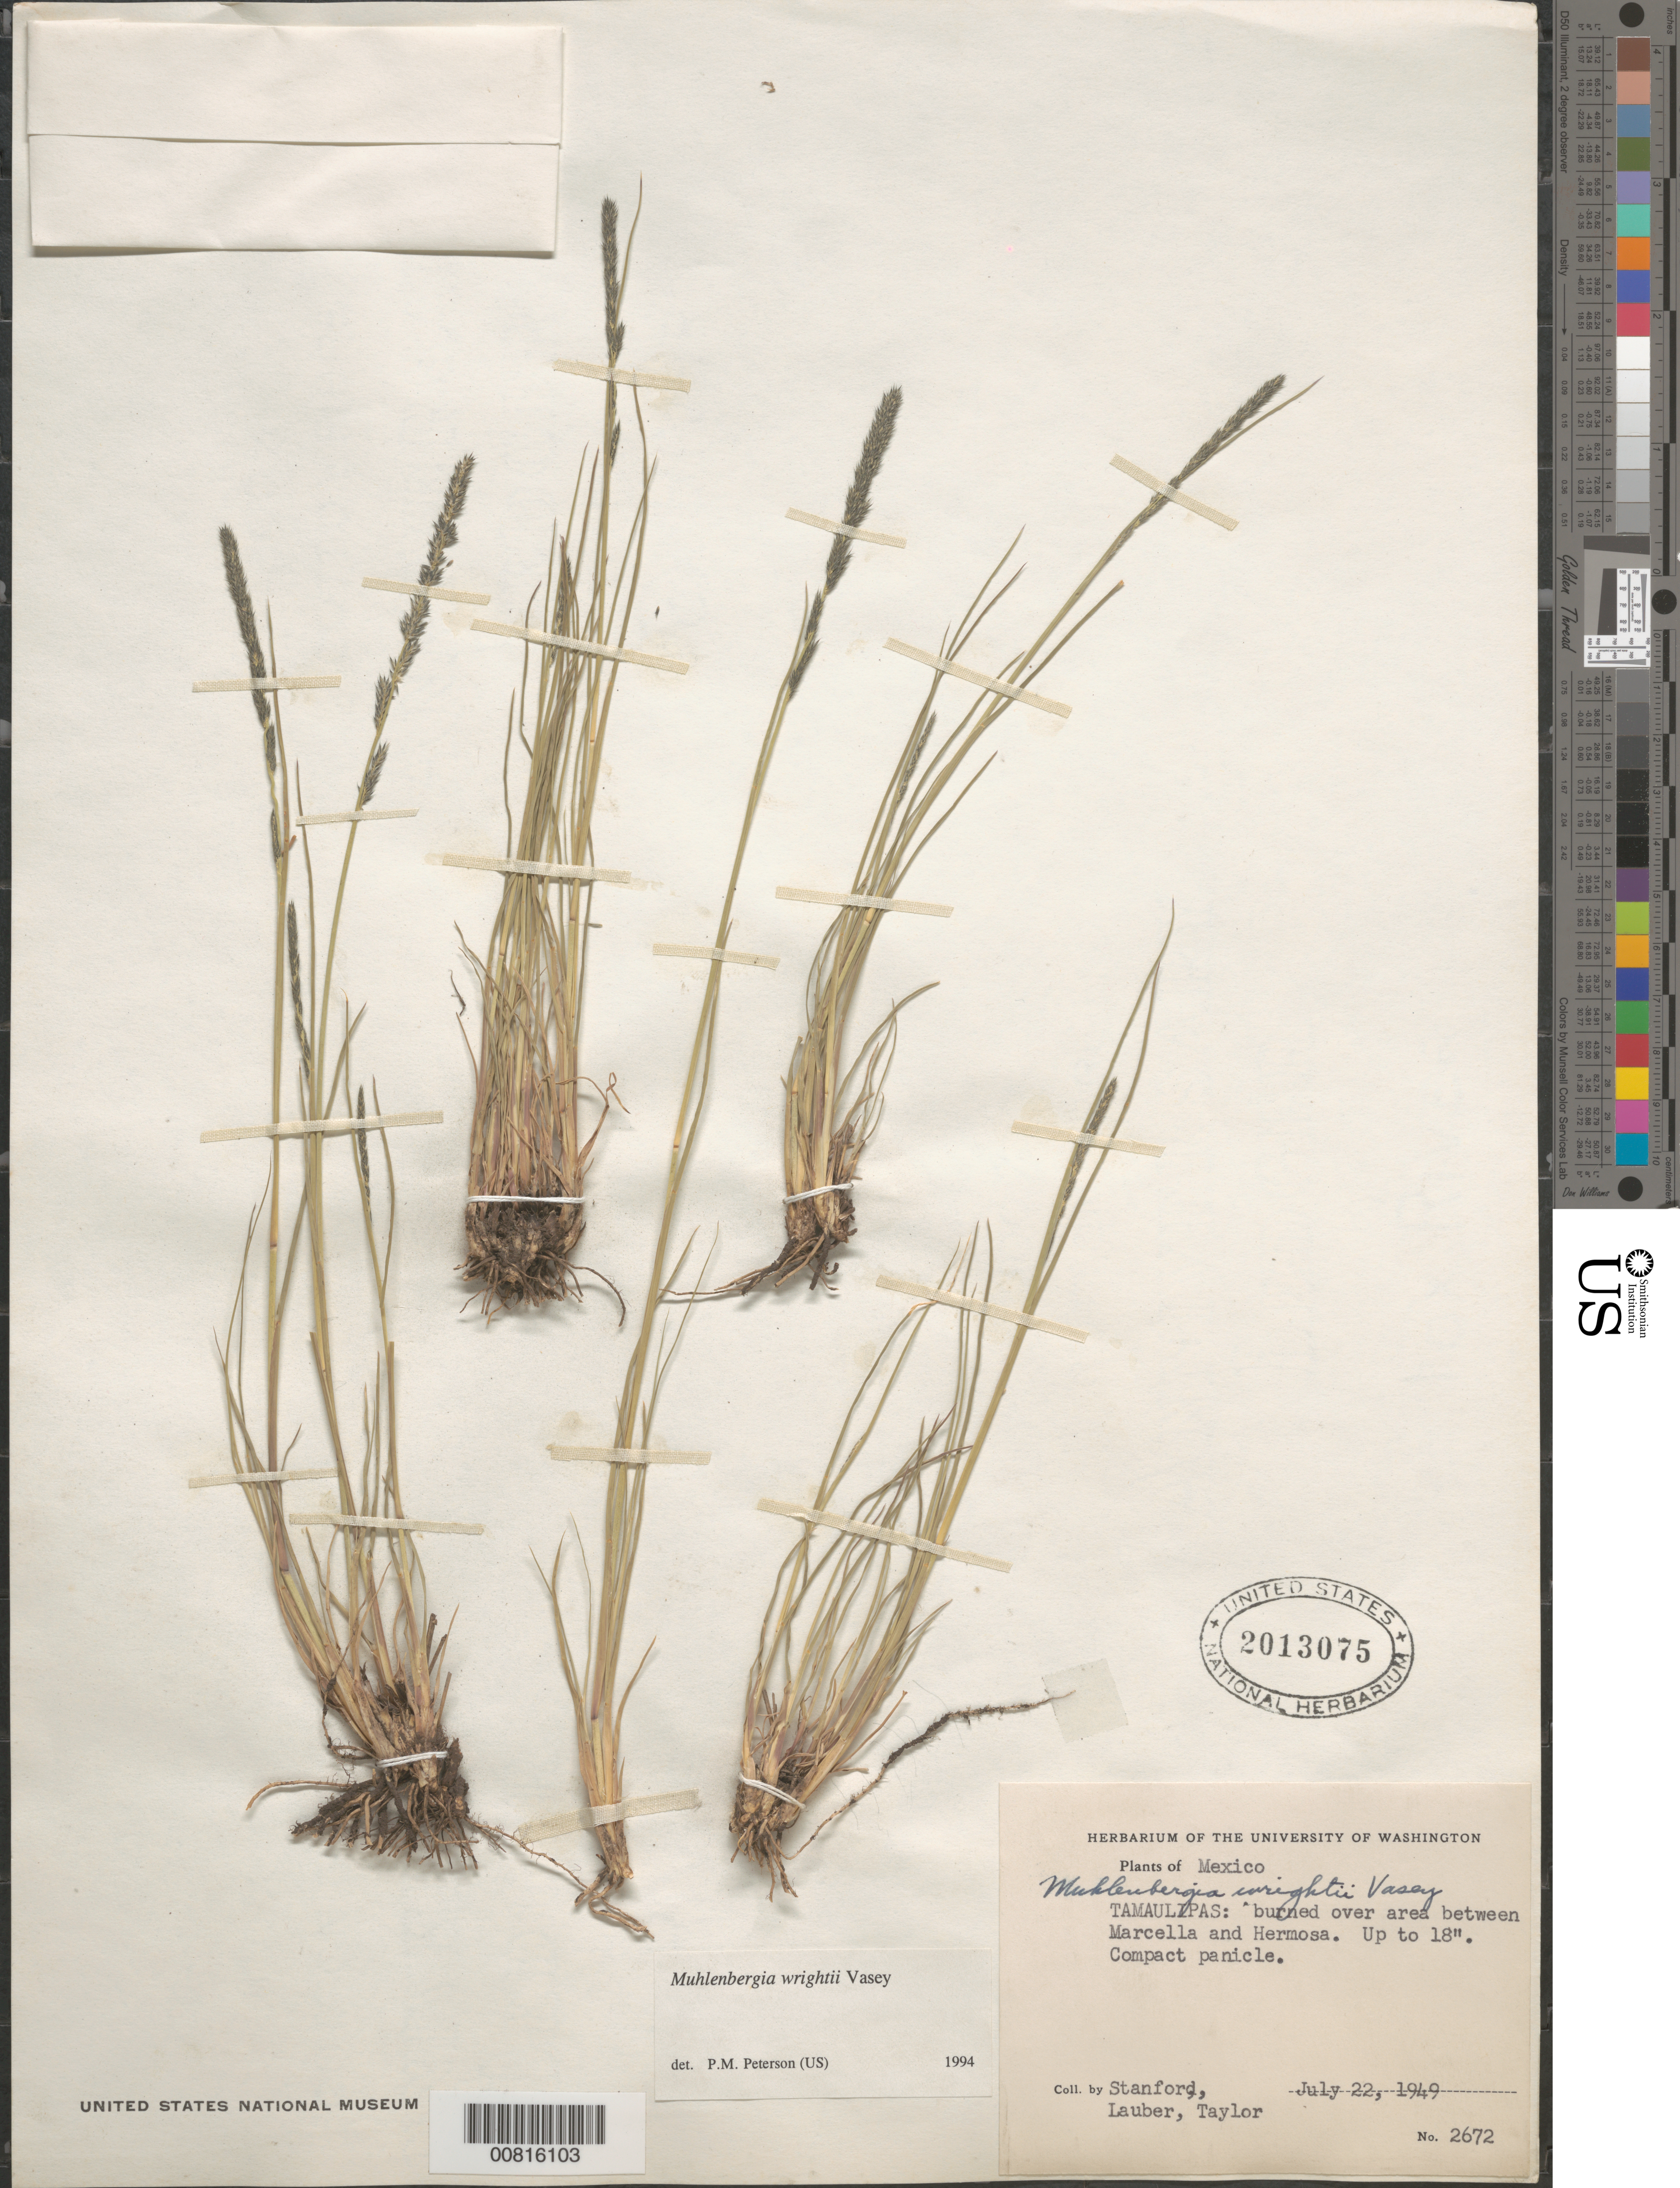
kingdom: Plantae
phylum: Tracheophyta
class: Liliopsida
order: Poales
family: Poaceae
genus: Muhlenbergia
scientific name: Muhlenbergia wrightii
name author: Vasey ex J.M. Coult.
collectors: L. R. Stanford, S. M. Lauber & L. A. Taylor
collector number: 2672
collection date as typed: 22 Jul 1949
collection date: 1949-07-22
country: Mexico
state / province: Tamaulipas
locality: burned area between Marsella and Hermosa, Tams.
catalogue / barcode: US 2013075